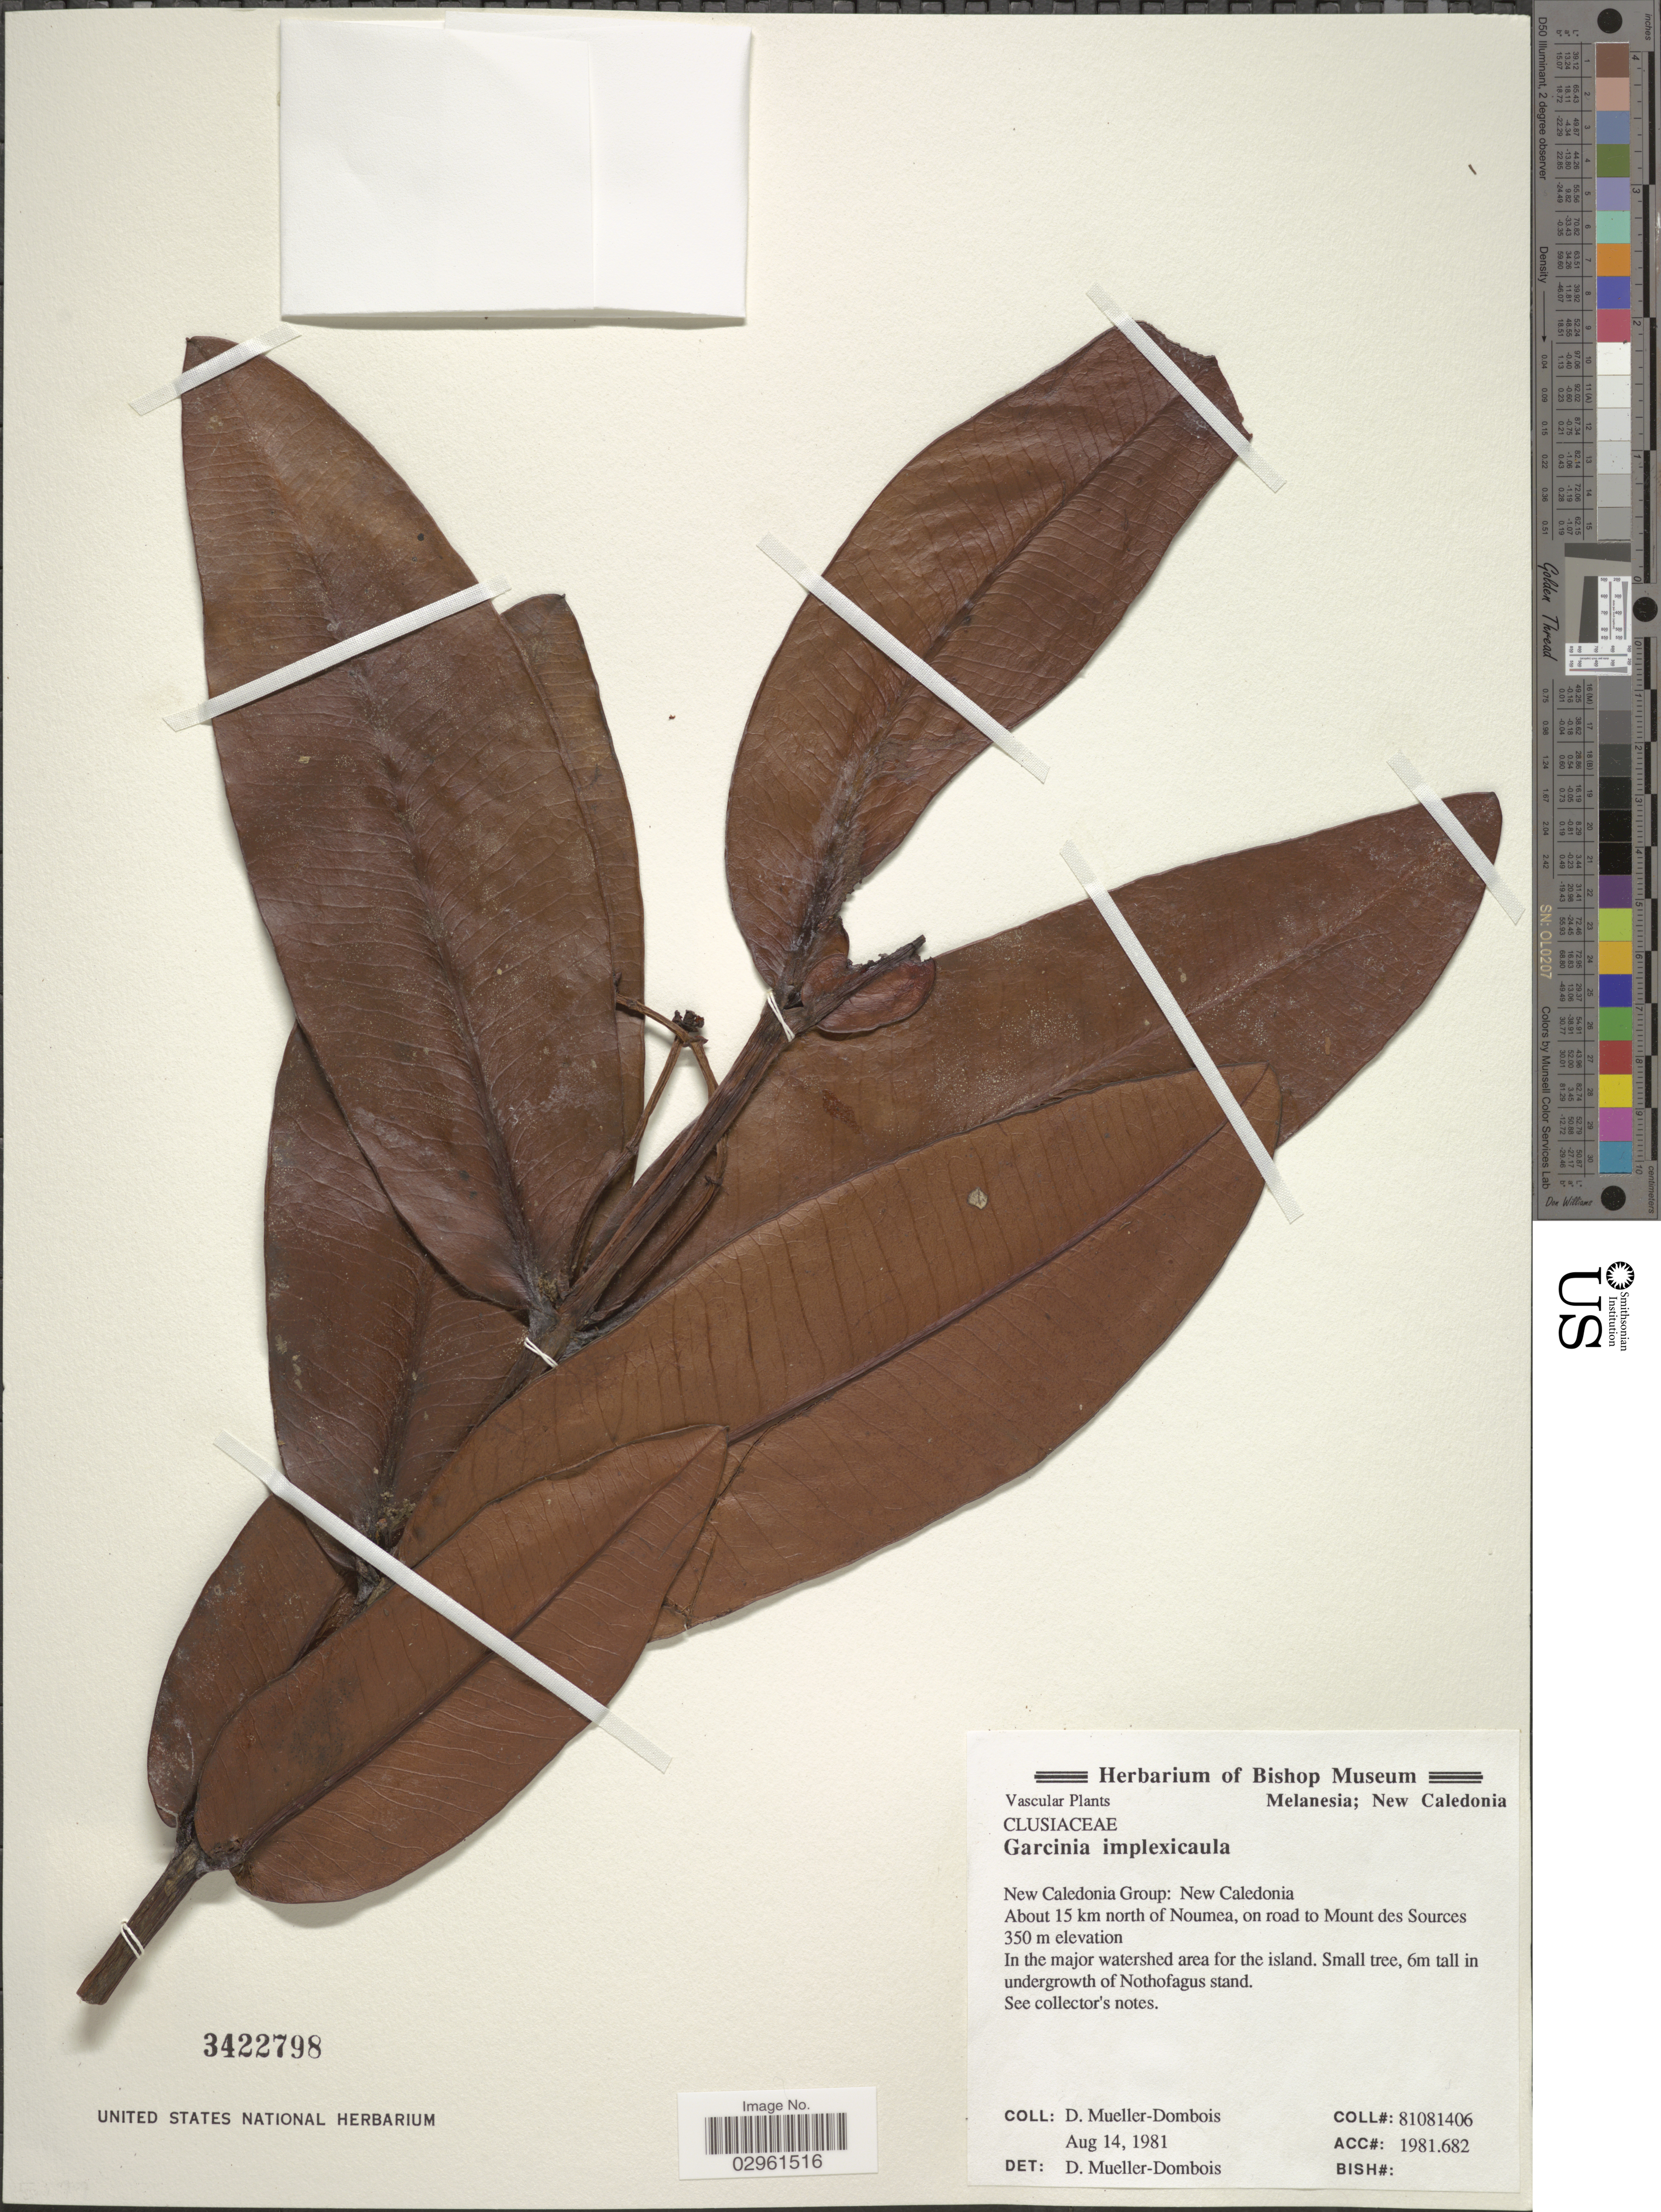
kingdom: Plantae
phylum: Tracheophyta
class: Magnoliopsida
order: Malpighiales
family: Clusiaceae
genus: Garcinia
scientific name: Garcinia amplexicaulis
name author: Vieill. ex Pierre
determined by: Strong, Mark T., (BOT), Smithsonian Institution - National Museum of Natural History (UNITED STATES)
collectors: D. Mueller-Dombois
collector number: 81081406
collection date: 1981-08-14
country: New Caledonia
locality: New Caledonia Group, about 15 km north of Noumea, on road to Mount des Sources, in the major watershed area for the island.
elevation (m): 350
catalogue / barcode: US 3422798